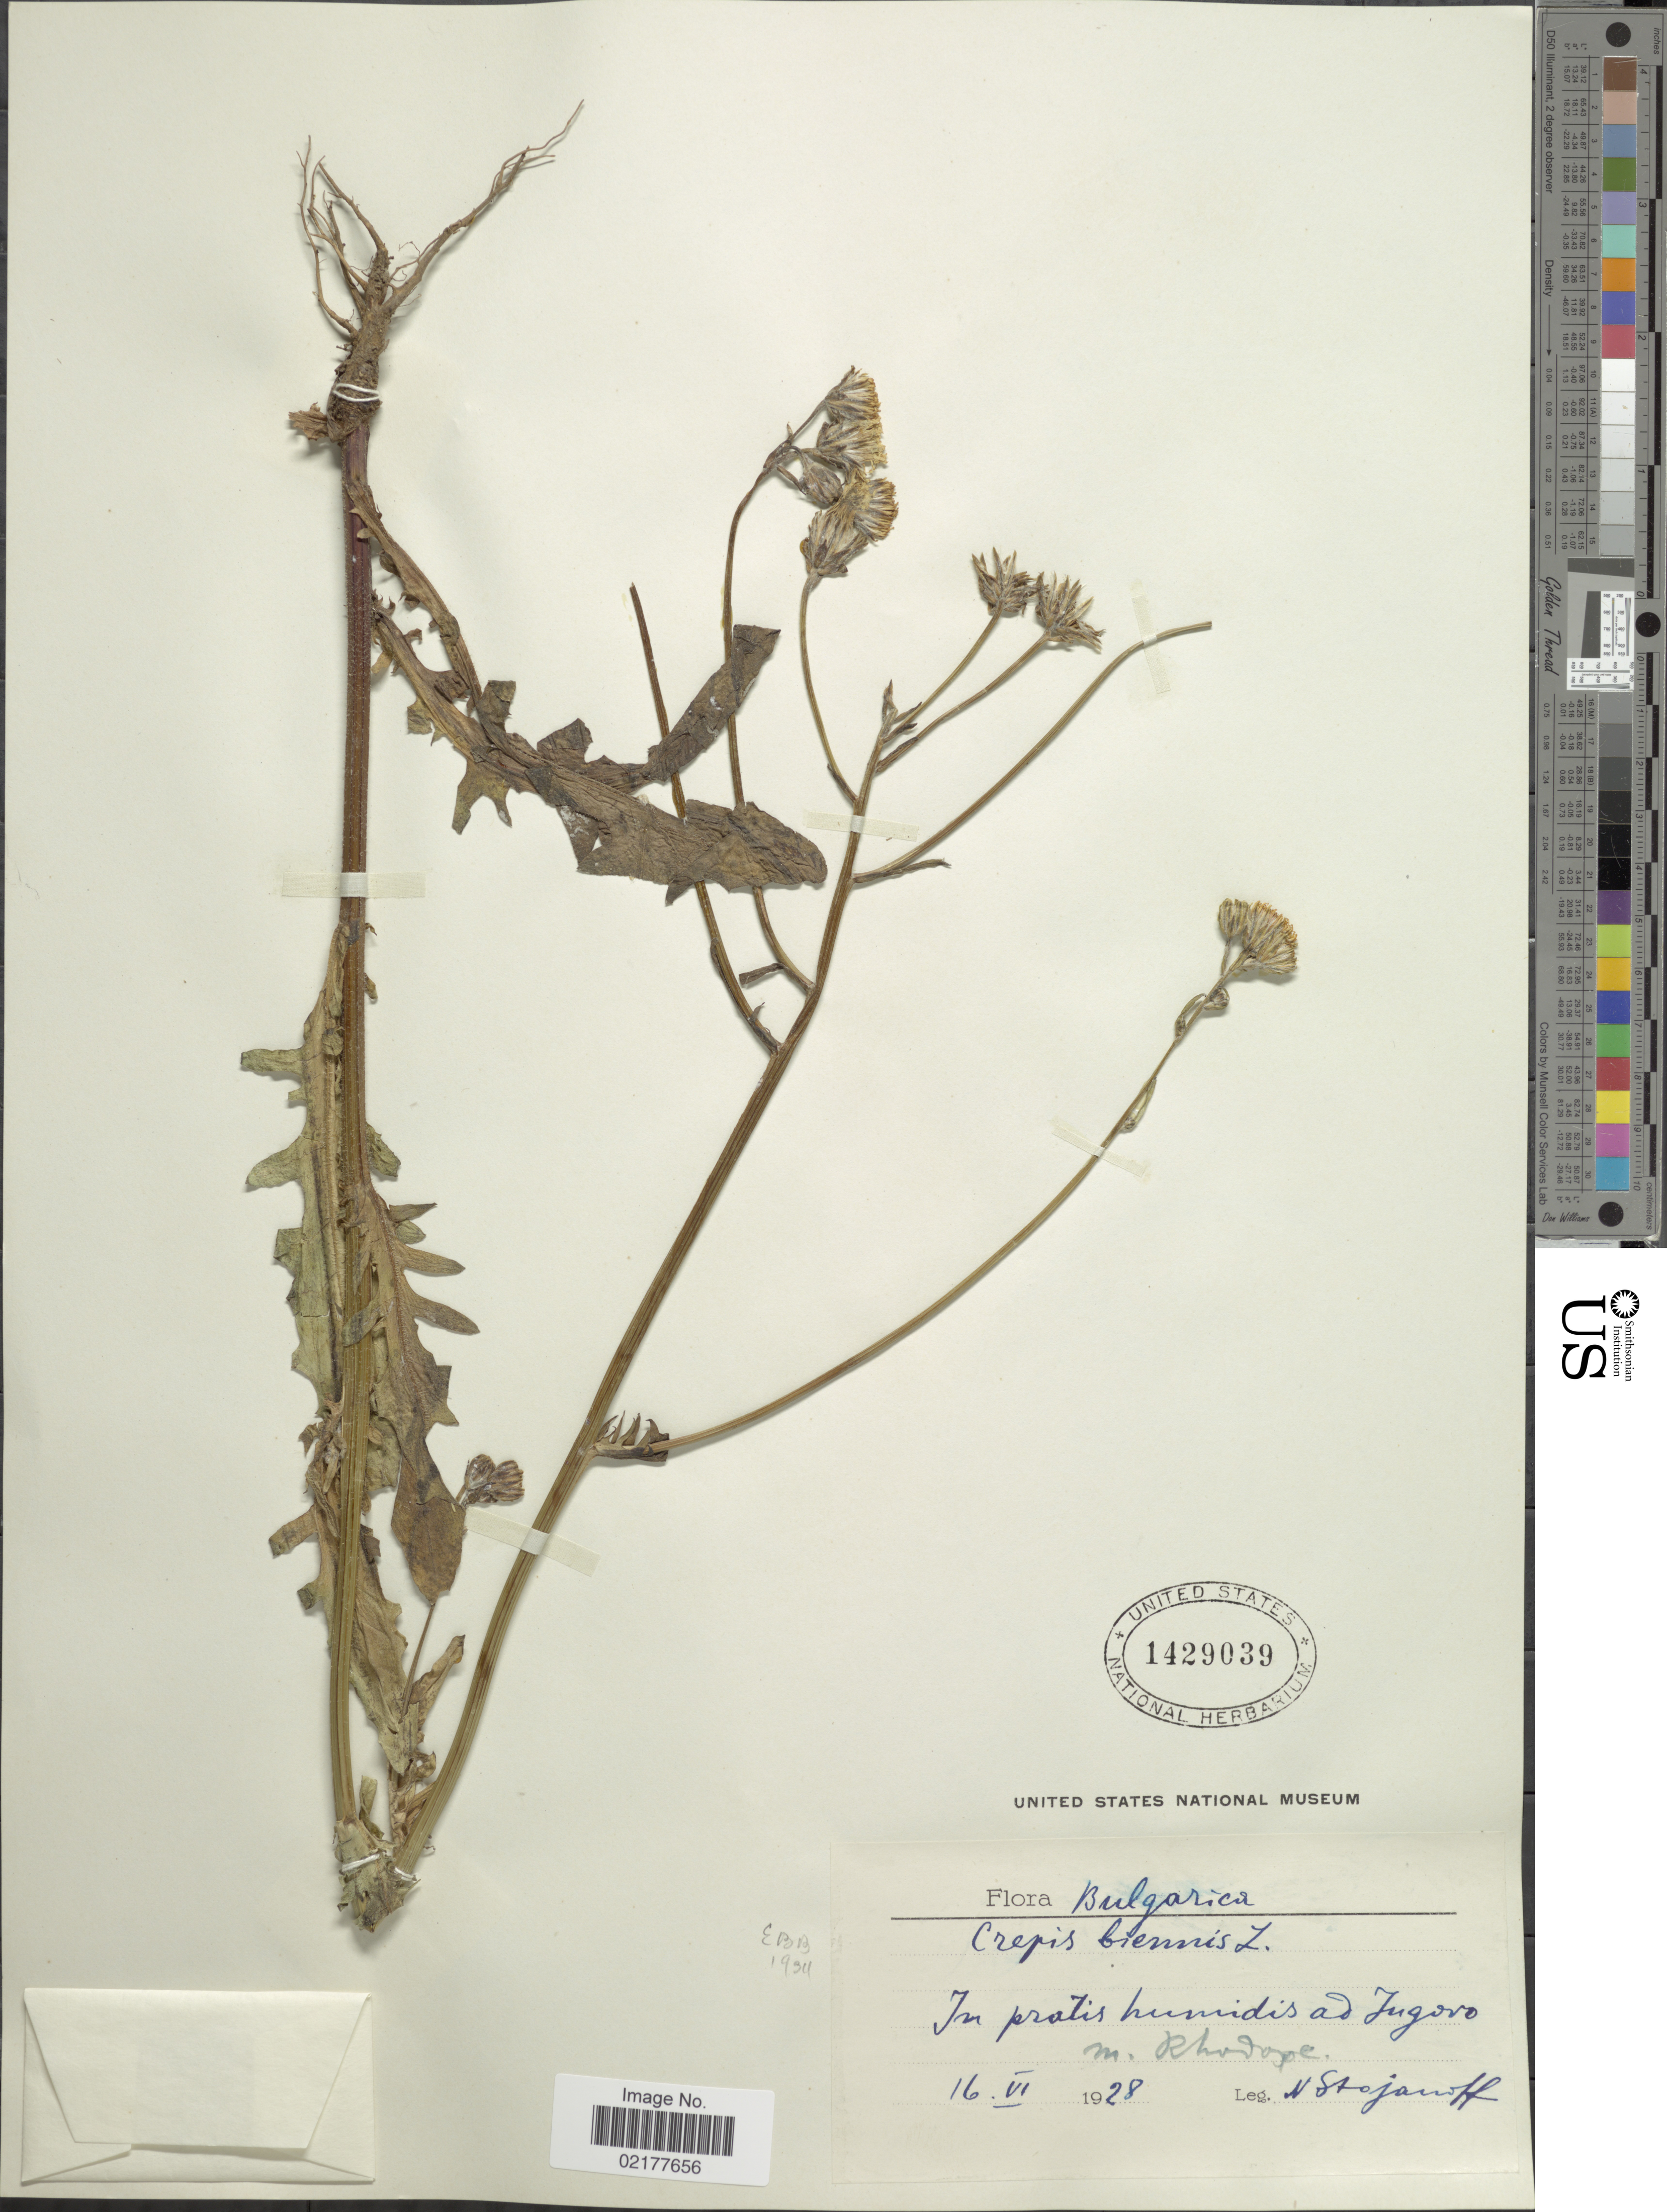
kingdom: Plantae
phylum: Tracheophyta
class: Magnoliopsida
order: Asterales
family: Asteraceae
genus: Crepis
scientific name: Crepis biennis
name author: L.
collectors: N. Stojanoff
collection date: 1928-06-16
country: Bulgaria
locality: Jugoro. m. Rhodope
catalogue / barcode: US 1429039